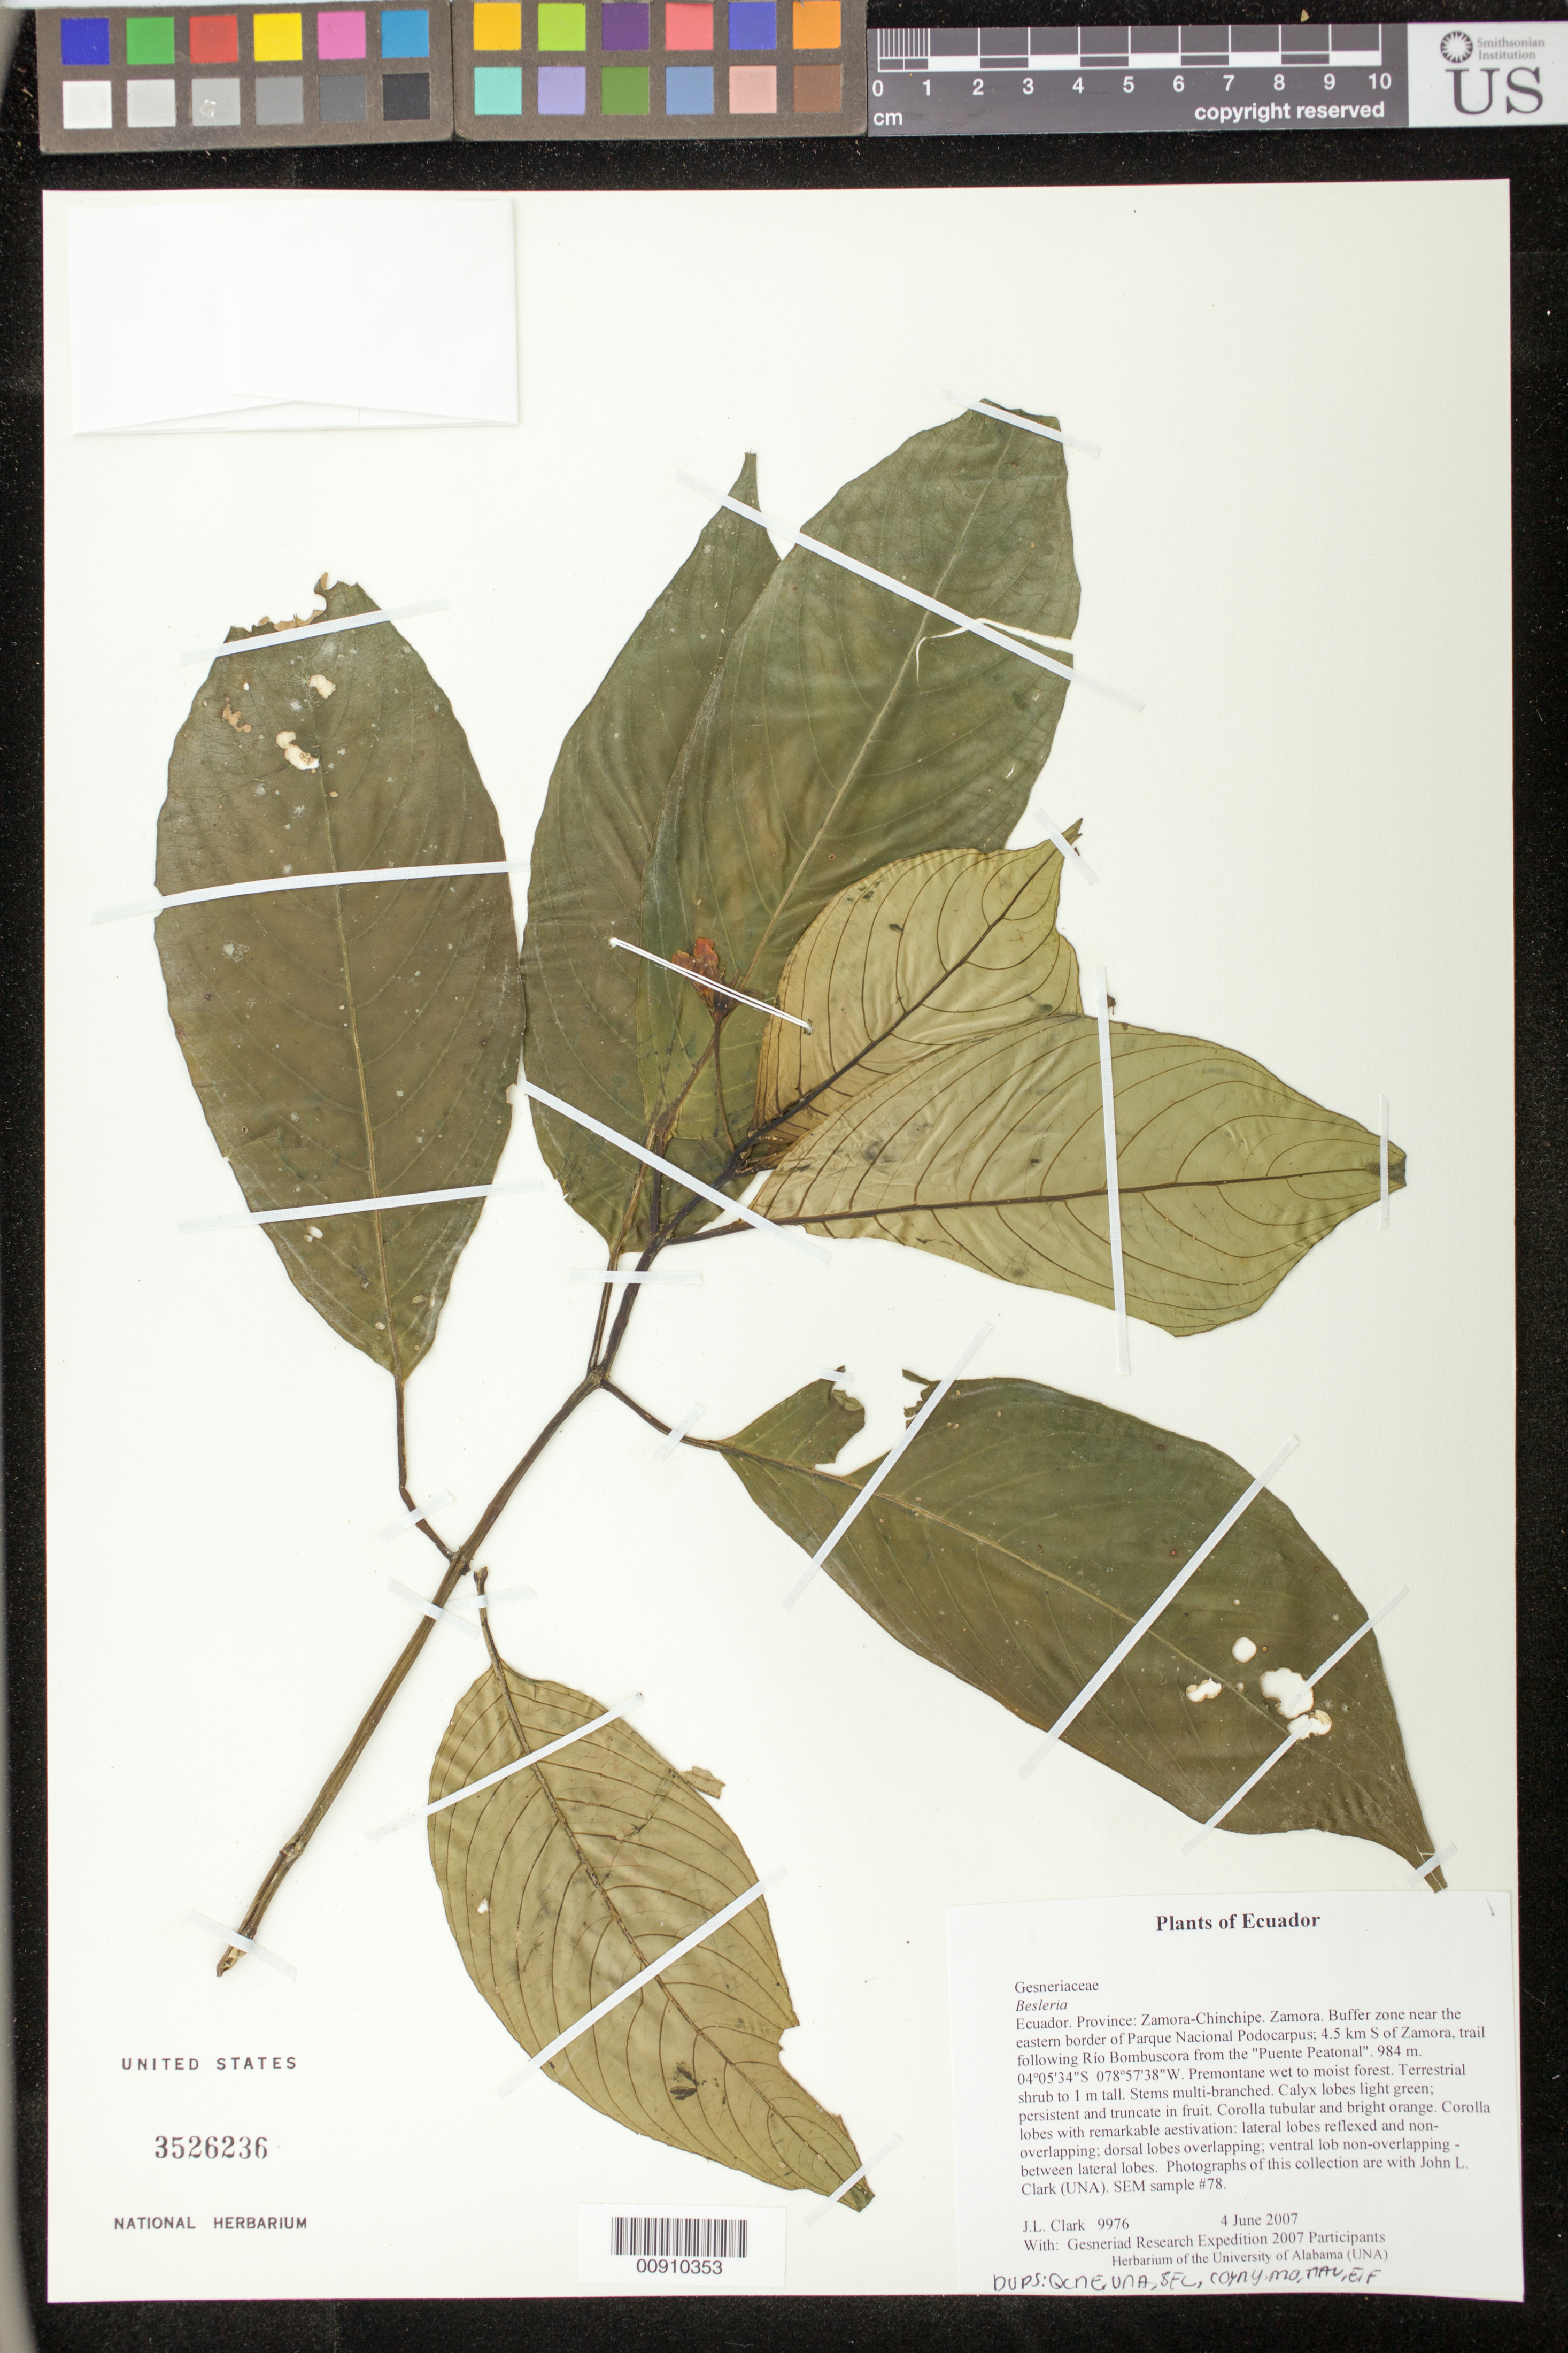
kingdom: Plantae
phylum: Tracheophyta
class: Magnoliopsida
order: Lamiales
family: Gesneriaceae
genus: Besleria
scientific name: Besleria sp.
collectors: J. L. Clark & Gesneriad Research Expedition 2007 Participants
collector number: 9976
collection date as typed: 04 Jun 2007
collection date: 2007-06-04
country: Ecuador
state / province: Zamora-Chinchipe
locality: Zamora. Buffer zone near the eastern border of Parque Nacional Podocarpus; 4.5 km S of Zamora, trail following Río Bombuscora from the "Puente Peatonal"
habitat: Premontane wet to moist forest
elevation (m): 984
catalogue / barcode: US 3526236